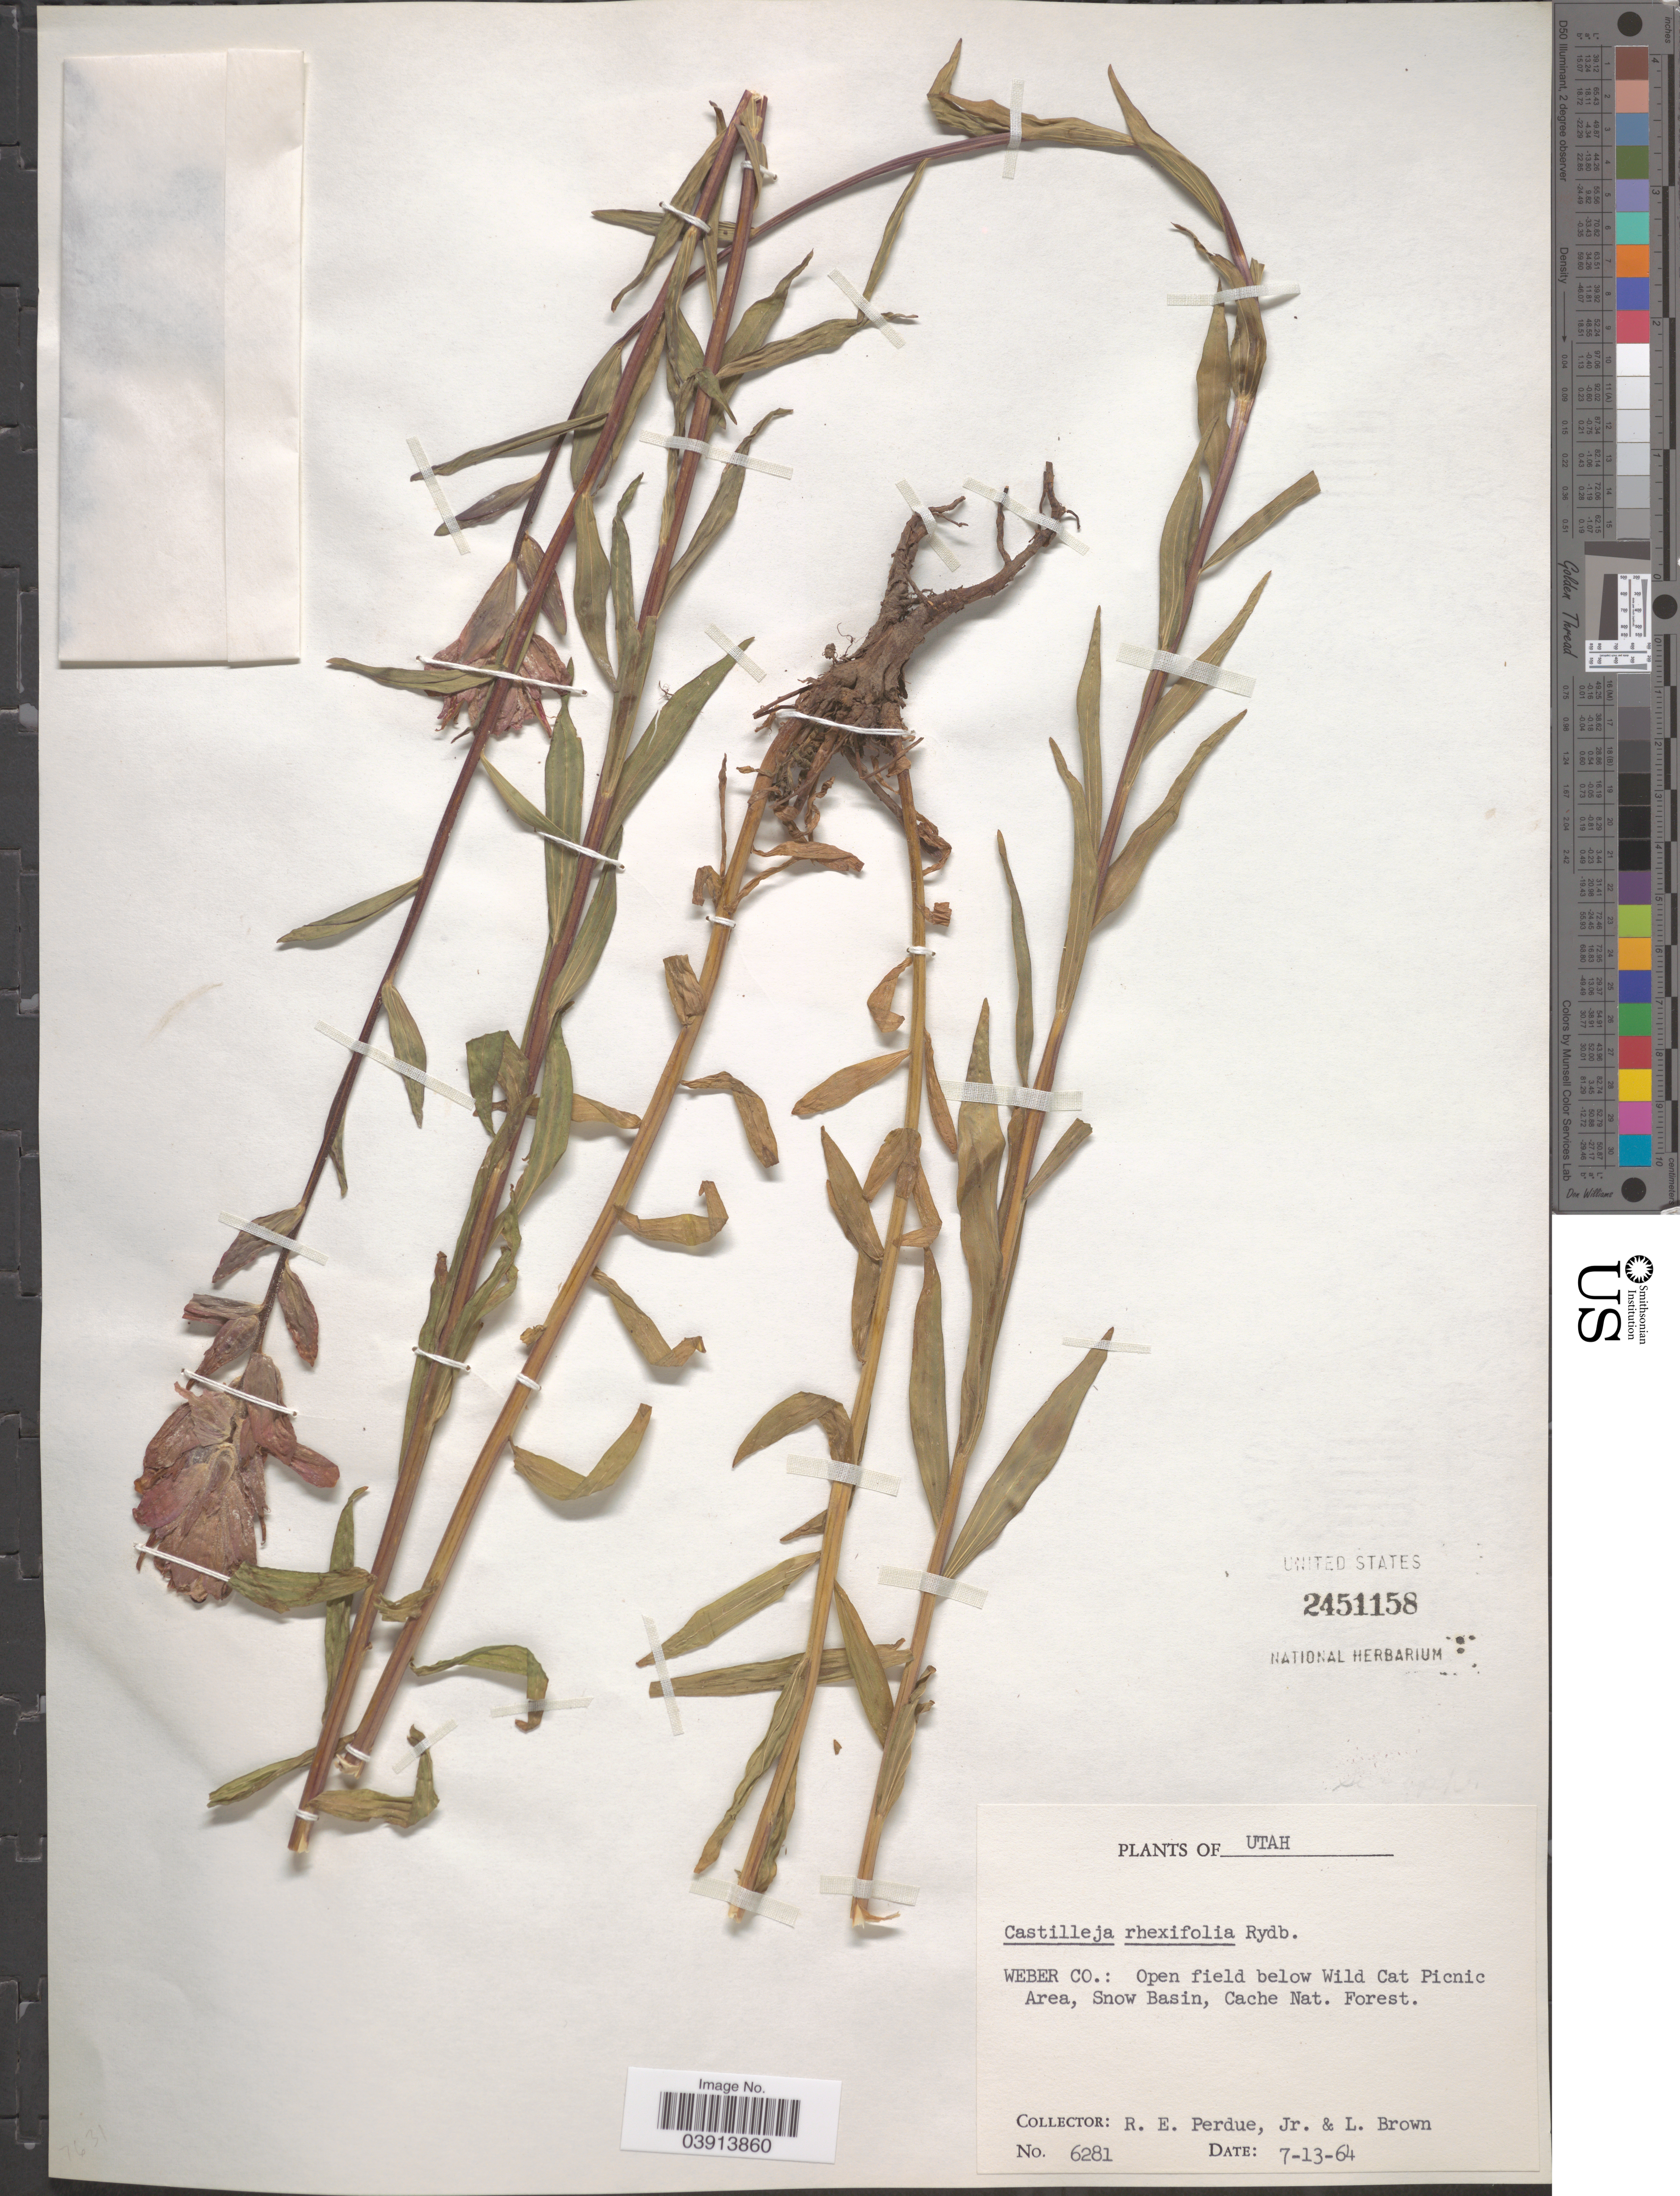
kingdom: Plantae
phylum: Tracheophyta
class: Magnoliopsida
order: Lamiales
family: Orobanchaceae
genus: Castilleja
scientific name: Castilleja rhexiifolia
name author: Rydb.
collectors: R. E. Perdue & L. Brown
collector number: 6281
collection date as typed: Transcribed d/m/y: 13/7/64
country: United States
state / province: Utah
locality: Weber Co.: Open field below Wild Cat Picnic Area, Snow Basin, Cache Nat. Forest.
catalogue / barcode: US 2451158